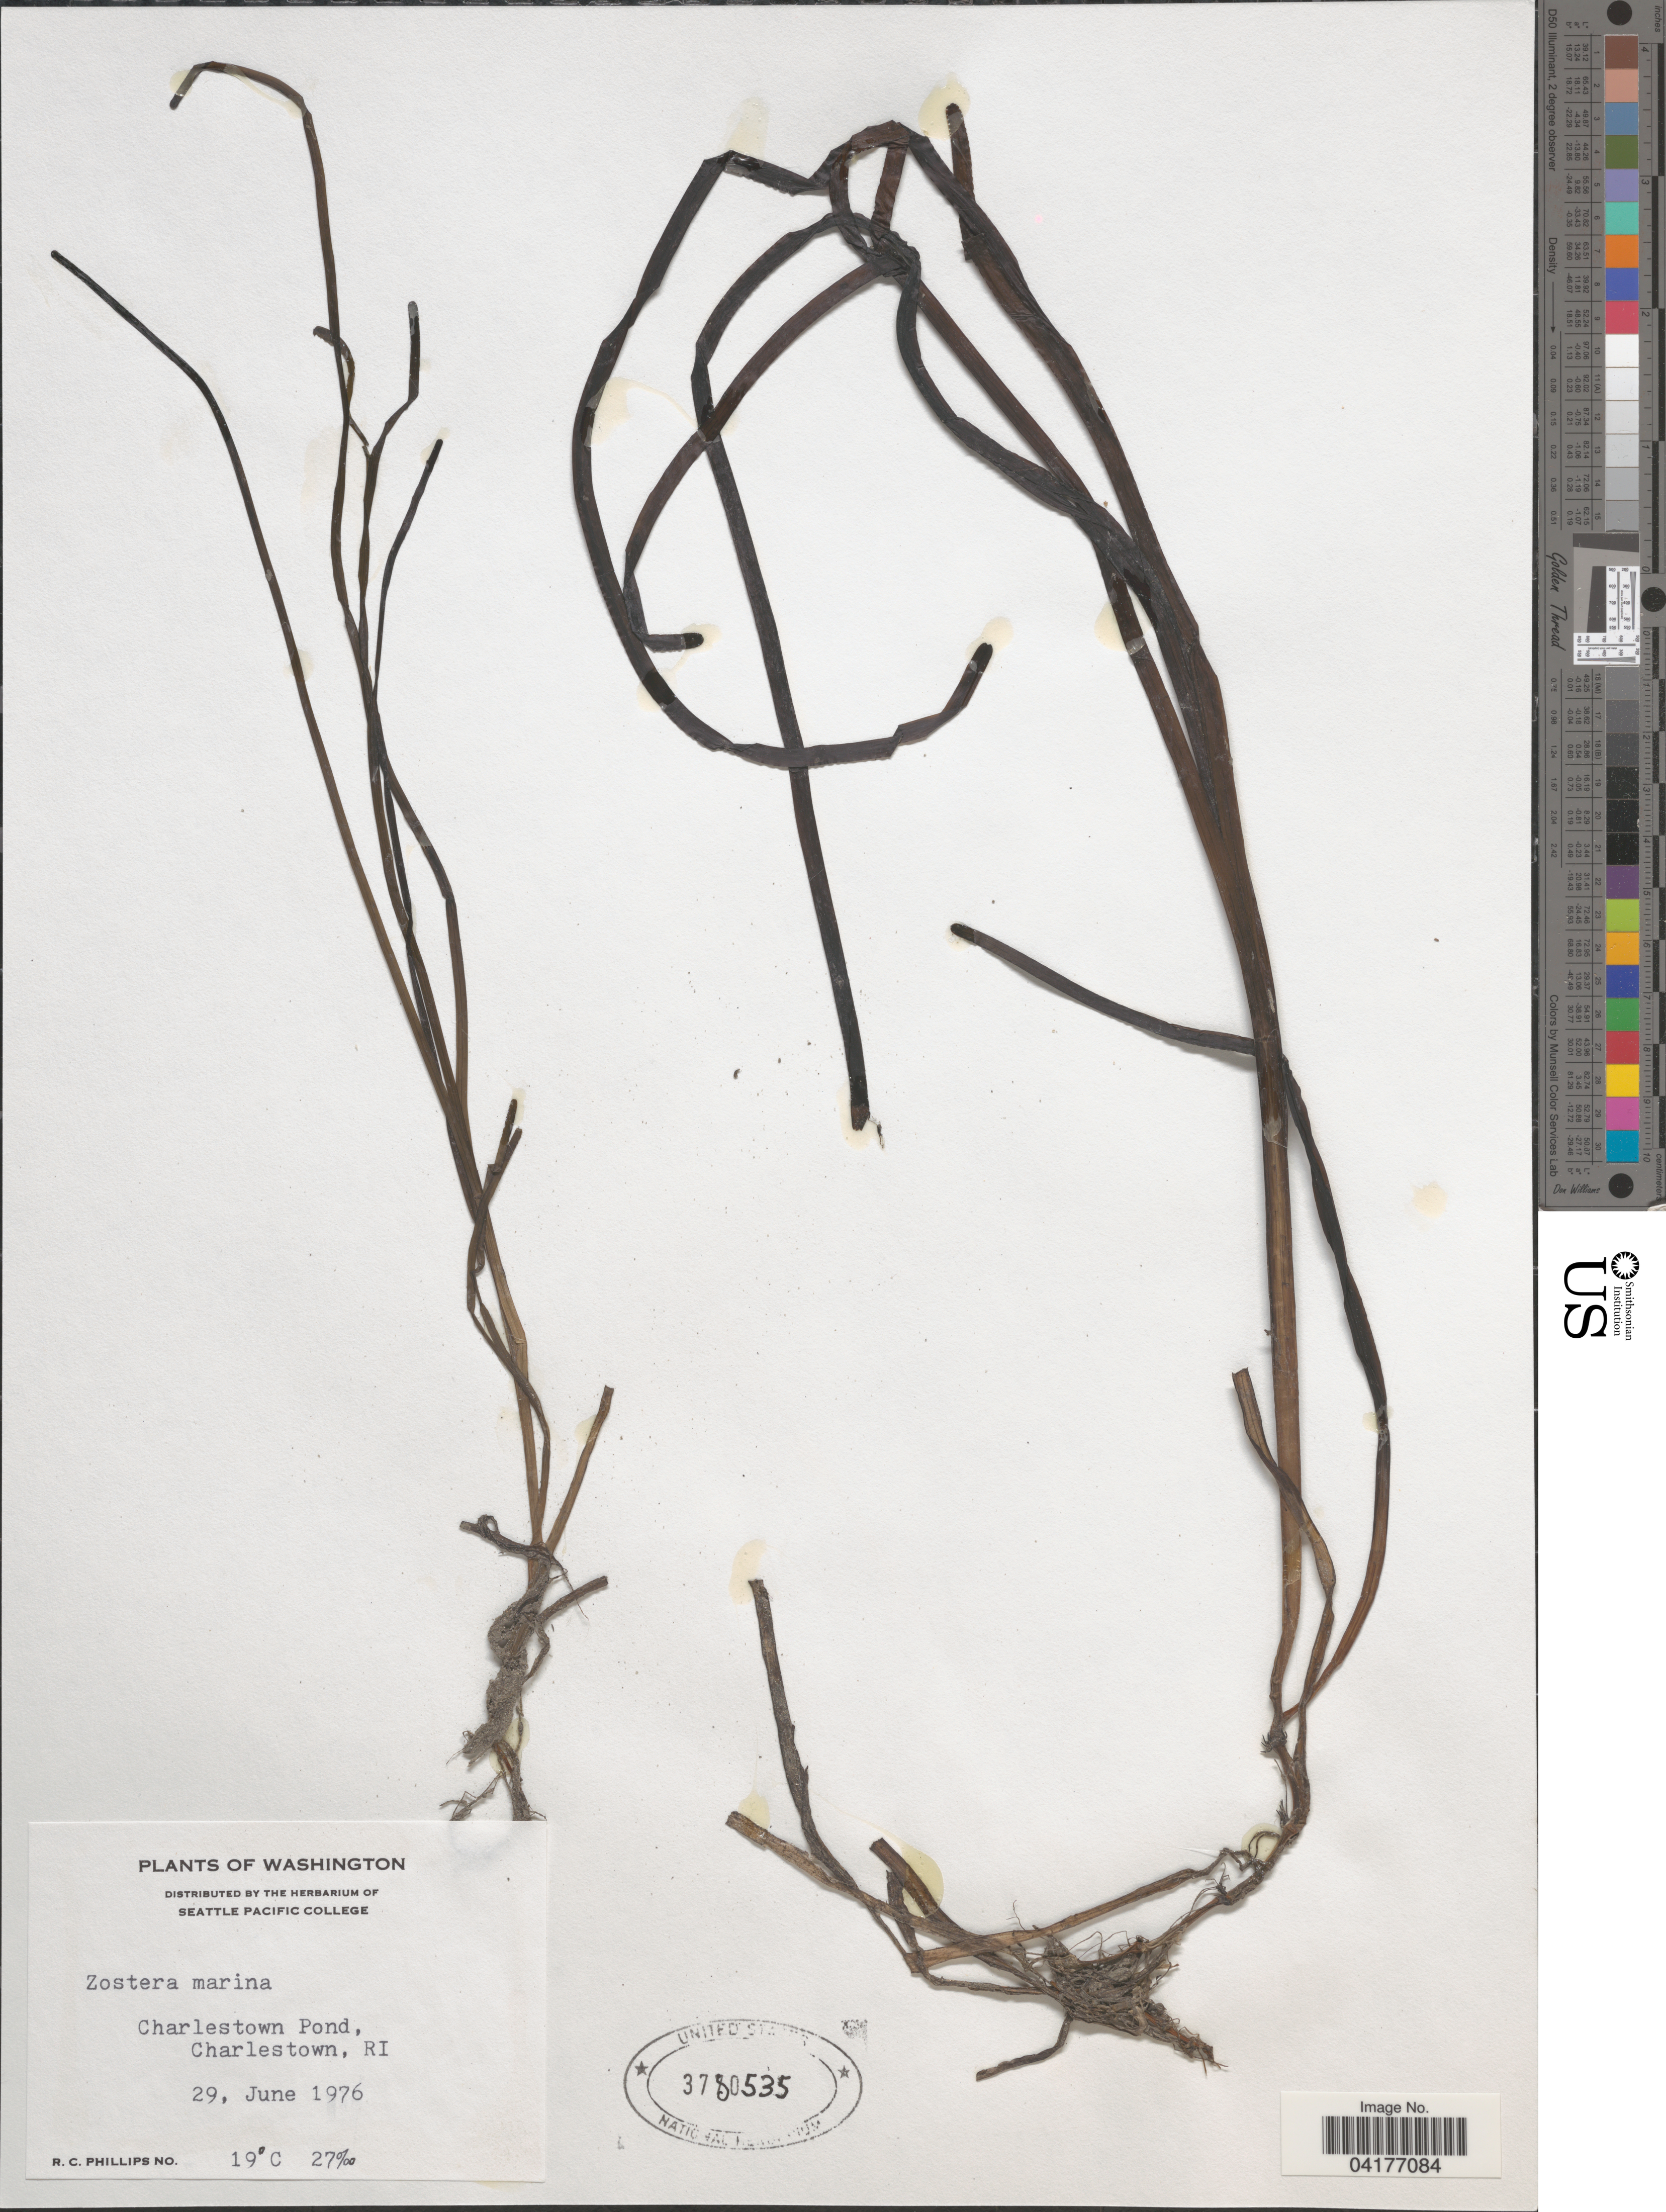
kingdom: Plantae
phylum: Tracheophyta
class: Liliopsida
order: Alismatales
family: Zosteraceae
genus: Zostera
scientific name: Zostera marina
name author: L.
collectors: R. C. Phillips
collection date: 1976-06-29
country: United States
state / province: Rhode Island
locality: Charlestown Pond, Charlestown, RI.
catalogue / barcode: US 3780535